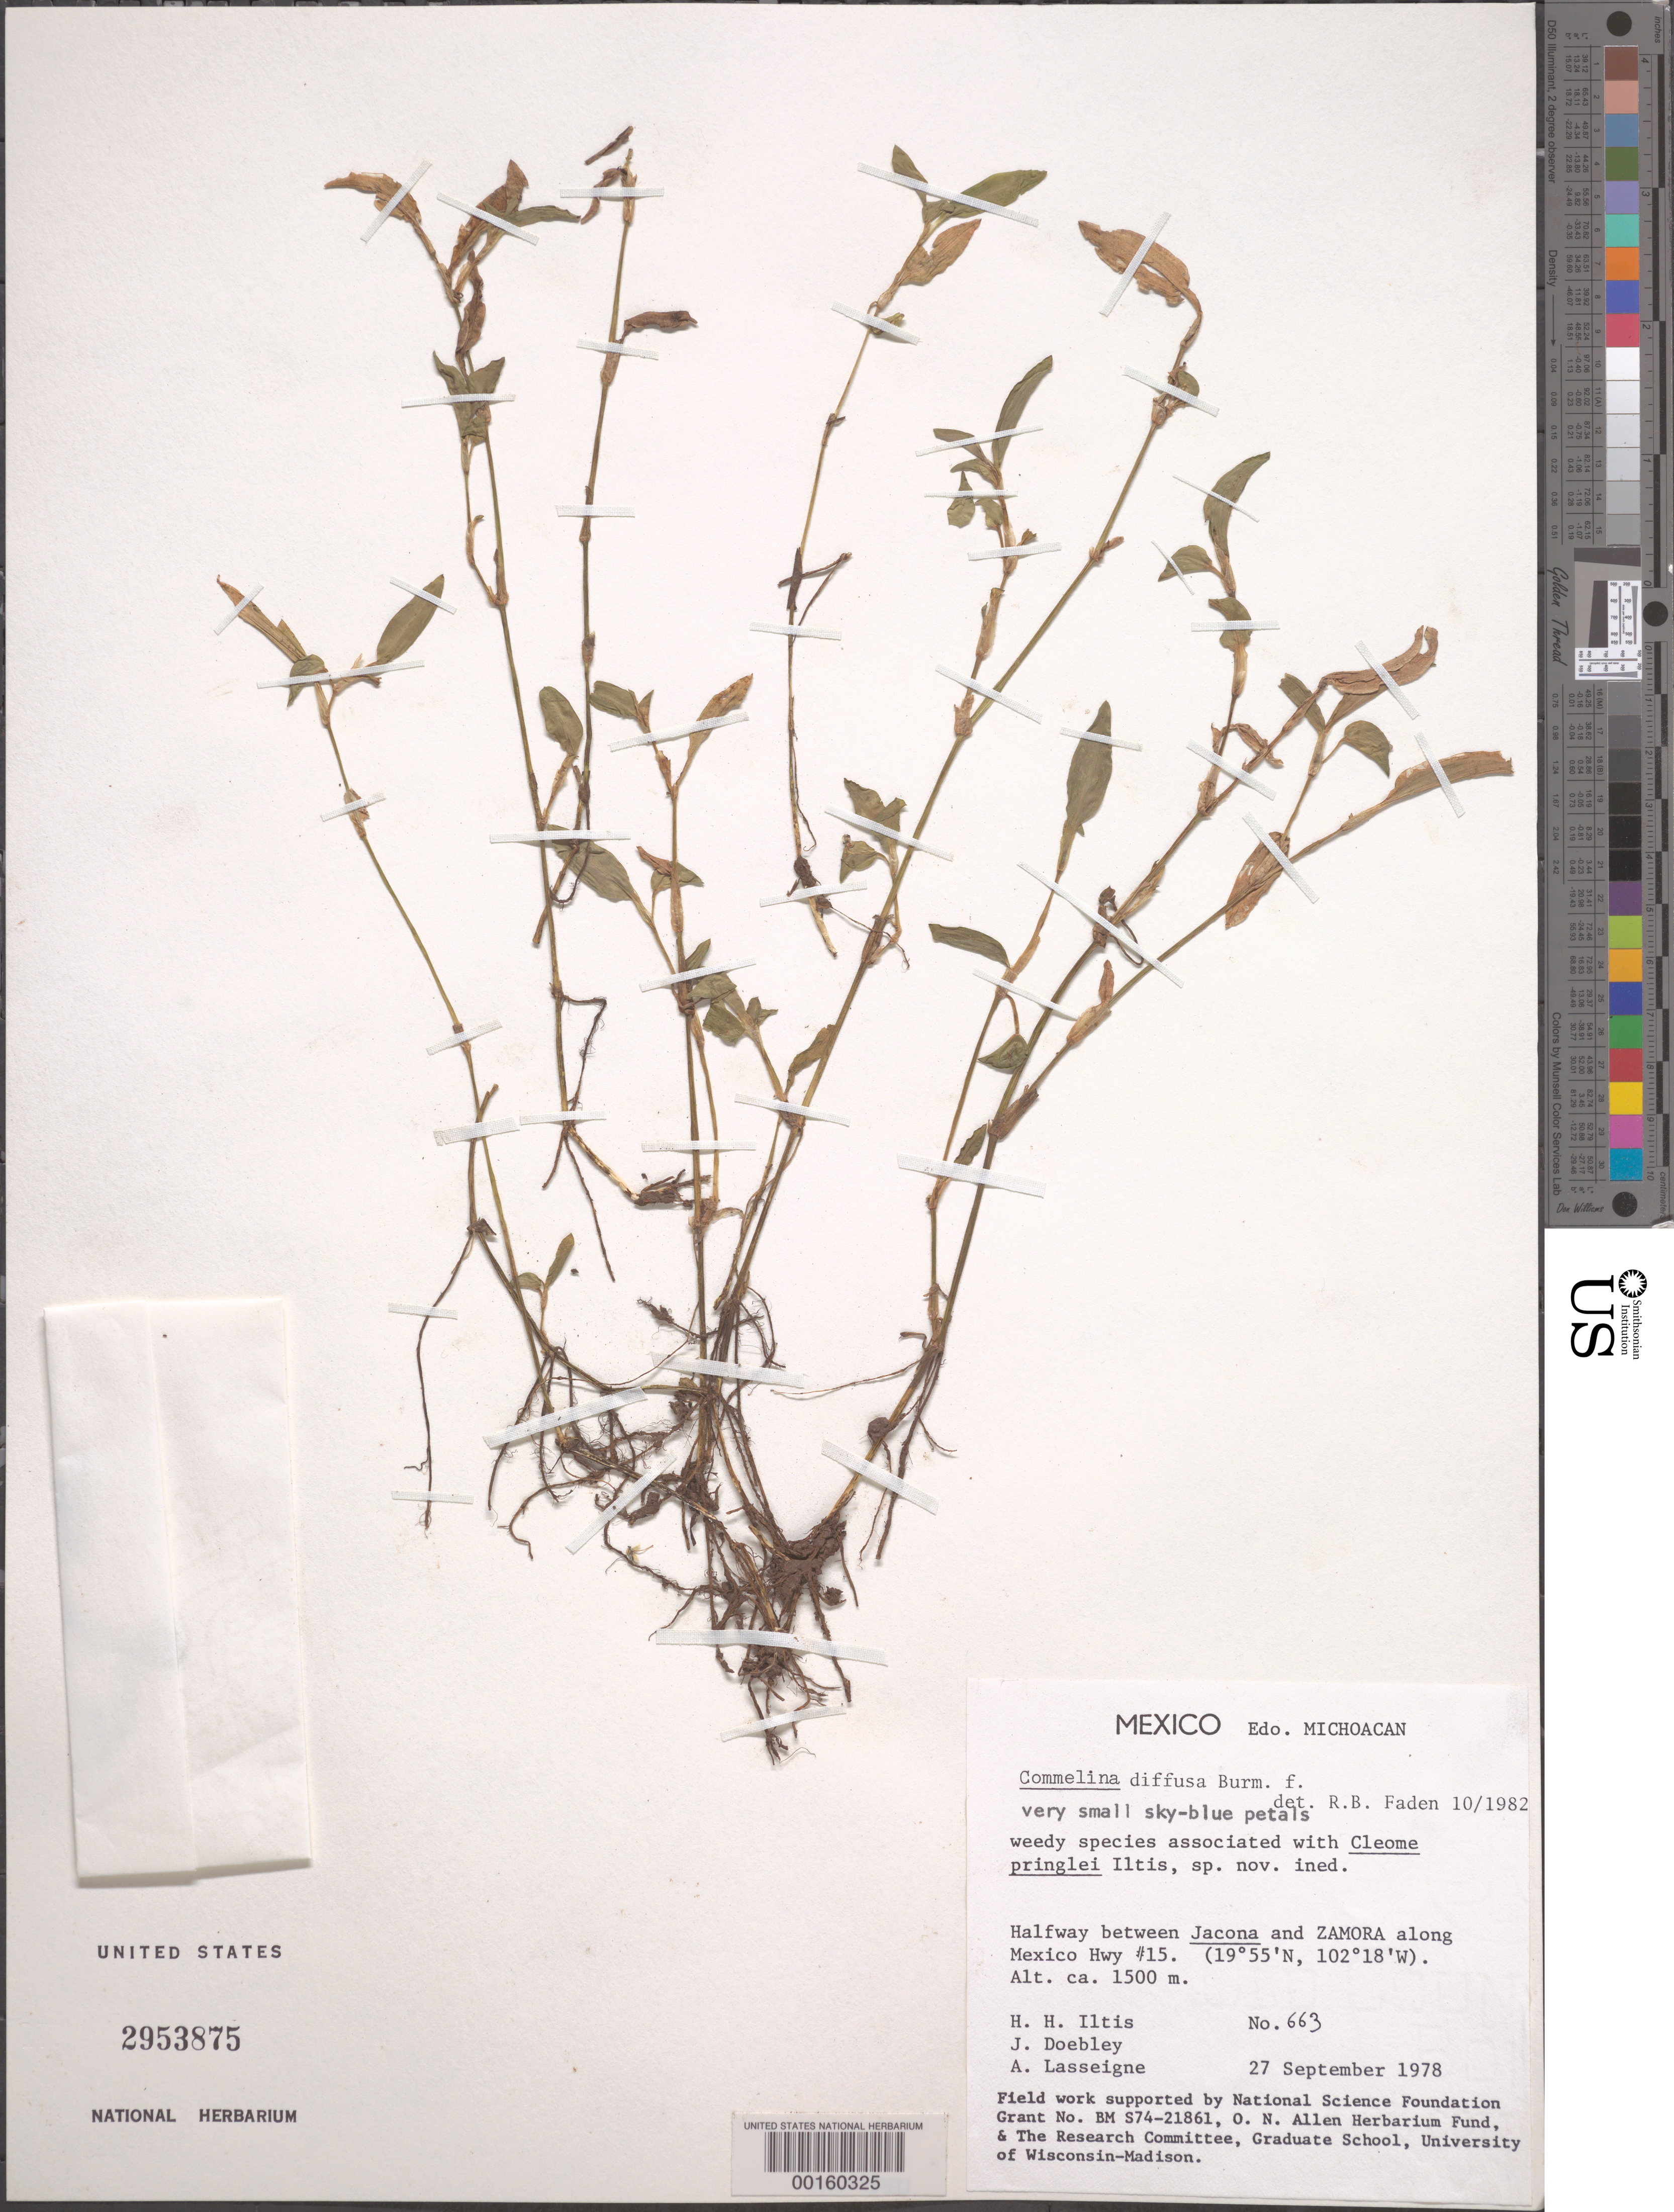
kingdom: Plantae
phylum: Tracheophyta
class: Liliopsida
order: Commelinales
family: Commelinaceae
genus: Commelina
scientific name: Commelina diffusa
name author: Burm. f.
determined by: Faden, Robert B., (US), Smithsonian Institution - National Museum of Natural History (UNITED STATES)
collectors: H. H. Iltis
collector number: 663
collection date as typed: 27 Sep 1978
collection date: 1978-09-27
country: Mexico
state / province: Michoacán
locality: Between Jacona and Zamora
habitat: Roadside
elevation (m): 1500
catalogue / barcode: US 2953875